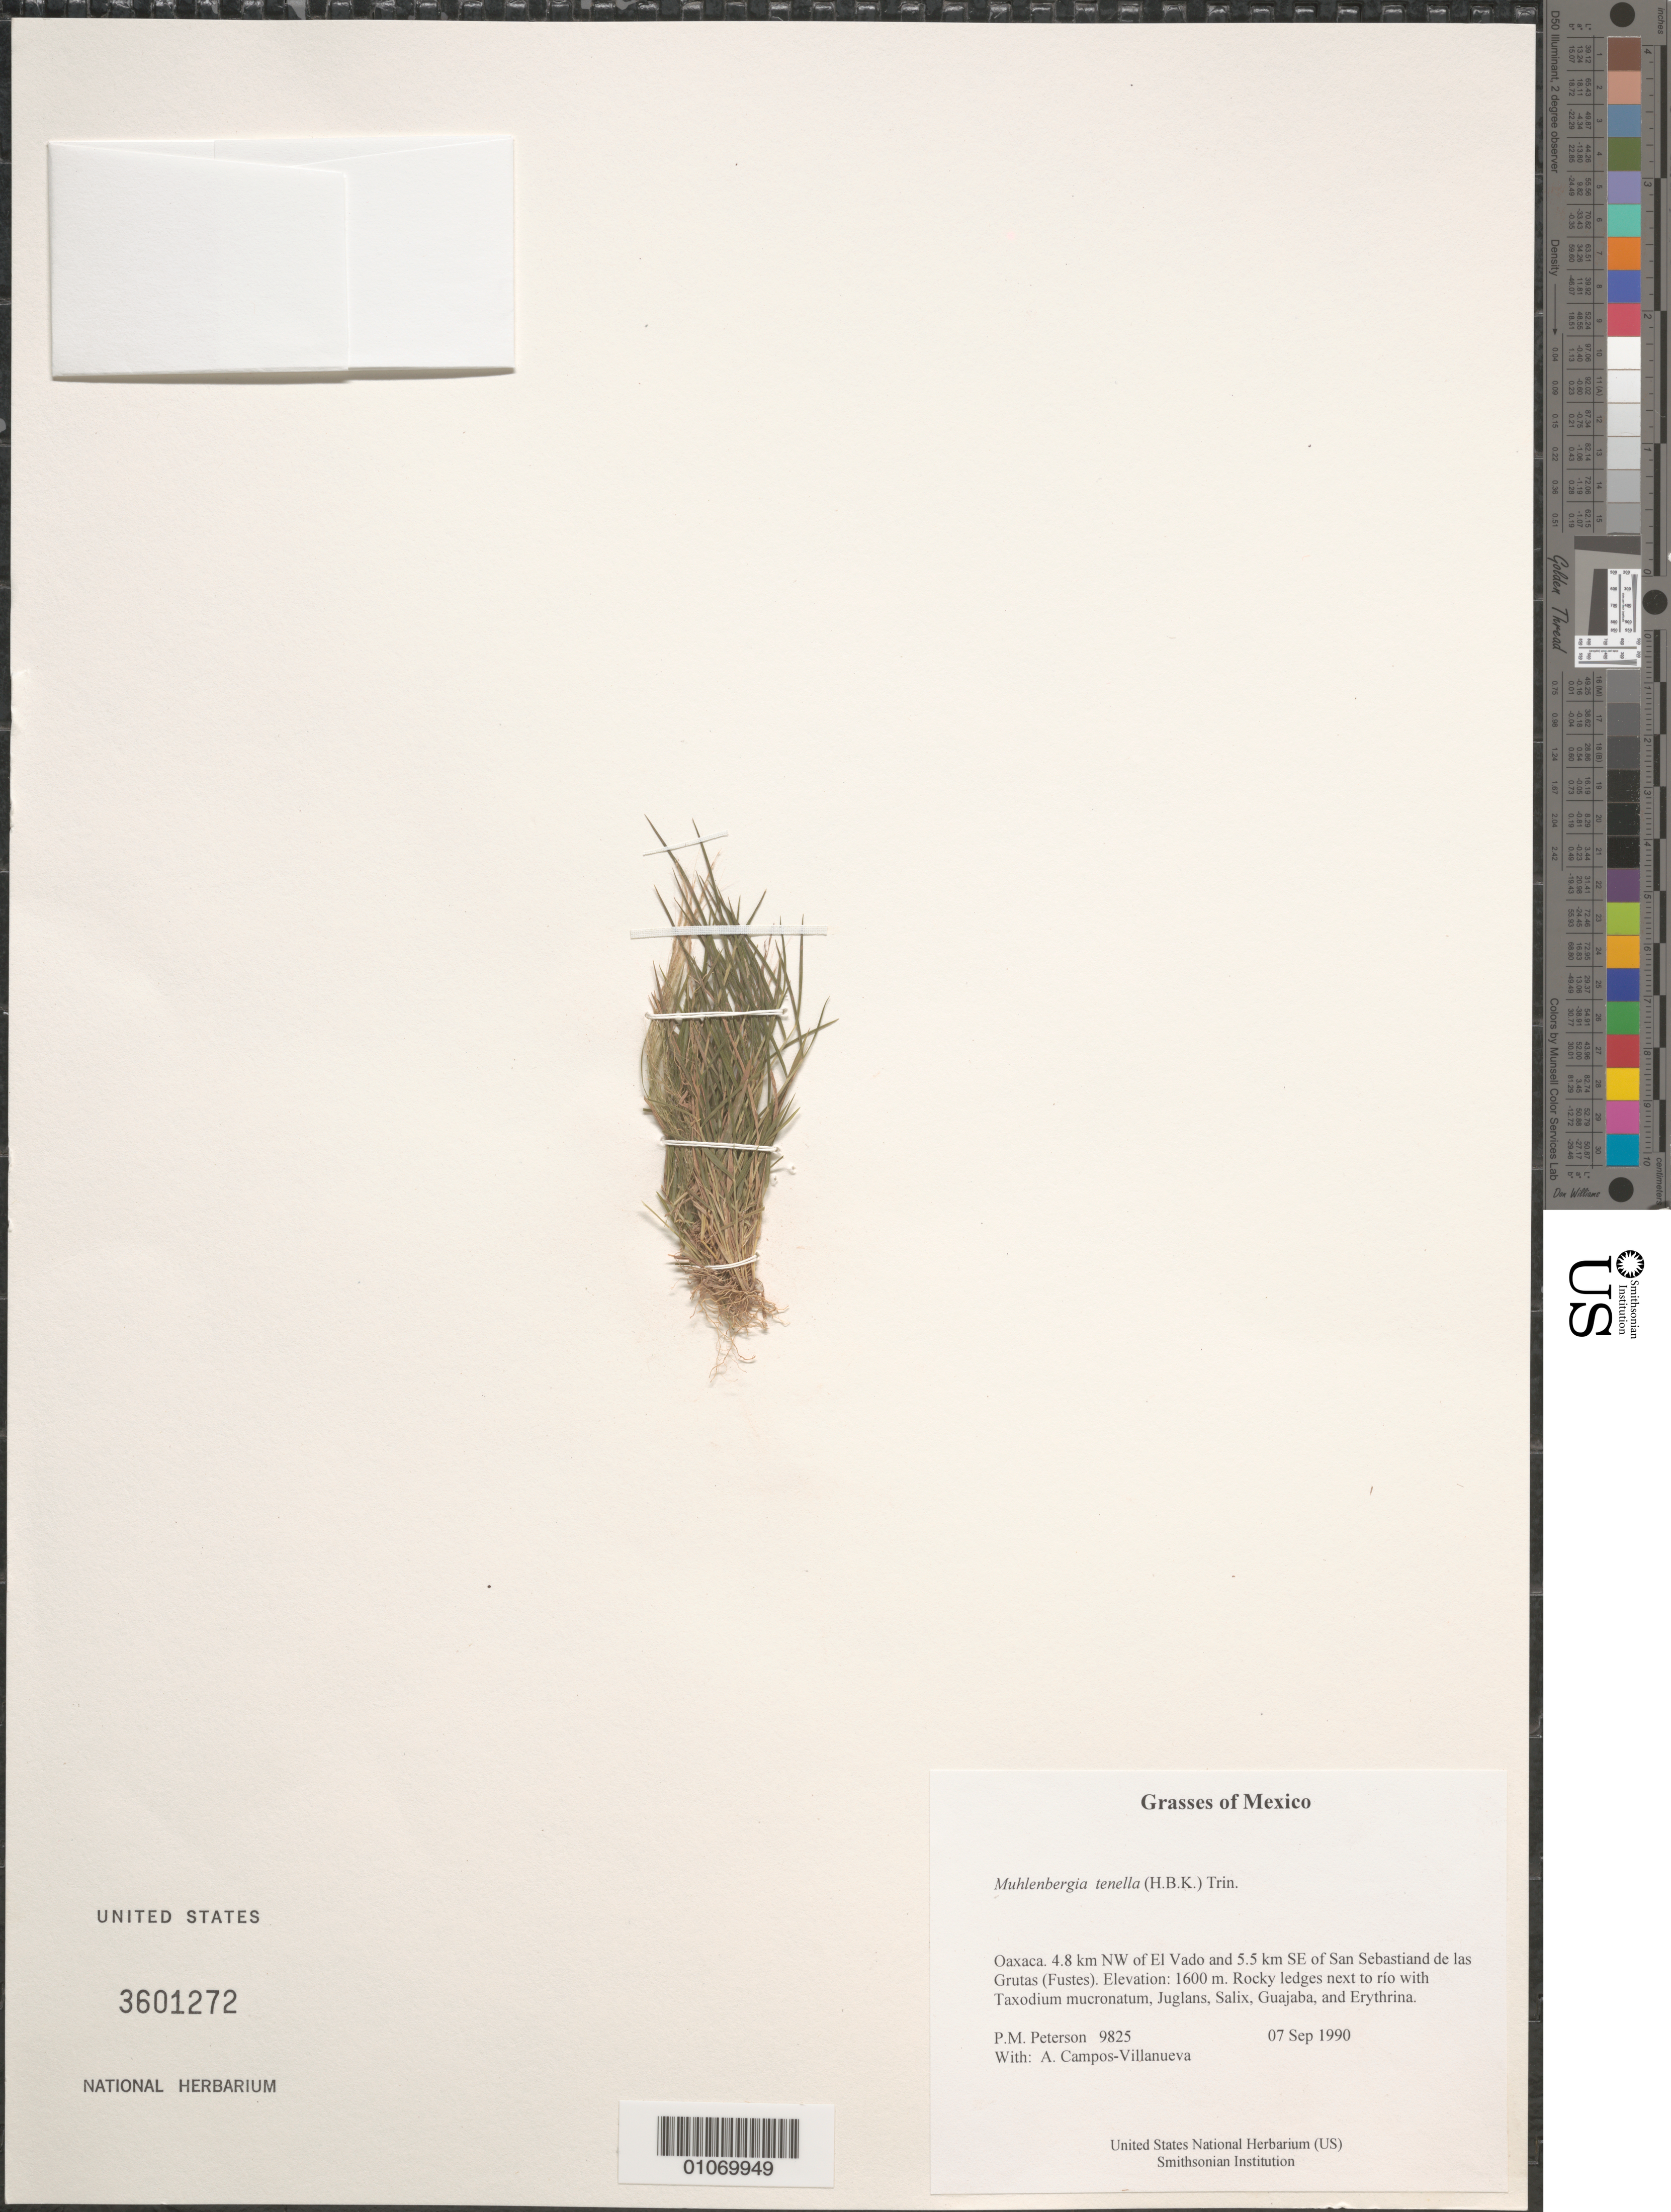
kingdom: Plantae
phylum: Tracheophyta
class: Liliopsida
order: Poales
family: Poaceae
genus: Muhlenbergia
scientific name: Muhlenbergia tenella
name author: (Kunth) Trin.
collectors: P. M. Peterson & A. Campos-Villanueva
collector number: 09825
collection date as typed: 07 Sep 1990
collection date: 1990-09-07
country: Mexico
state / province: Oaxaca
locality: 4.8 km NW of El Vado and 5.5 km SE of San Sebastiand de las Grutas (Fustes).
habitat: Rocky ledges next to río with Taxodium mucronatum, Juglans, Salix, Guajaba, and Erythrina.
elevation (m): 1600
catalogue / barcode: US 3601272